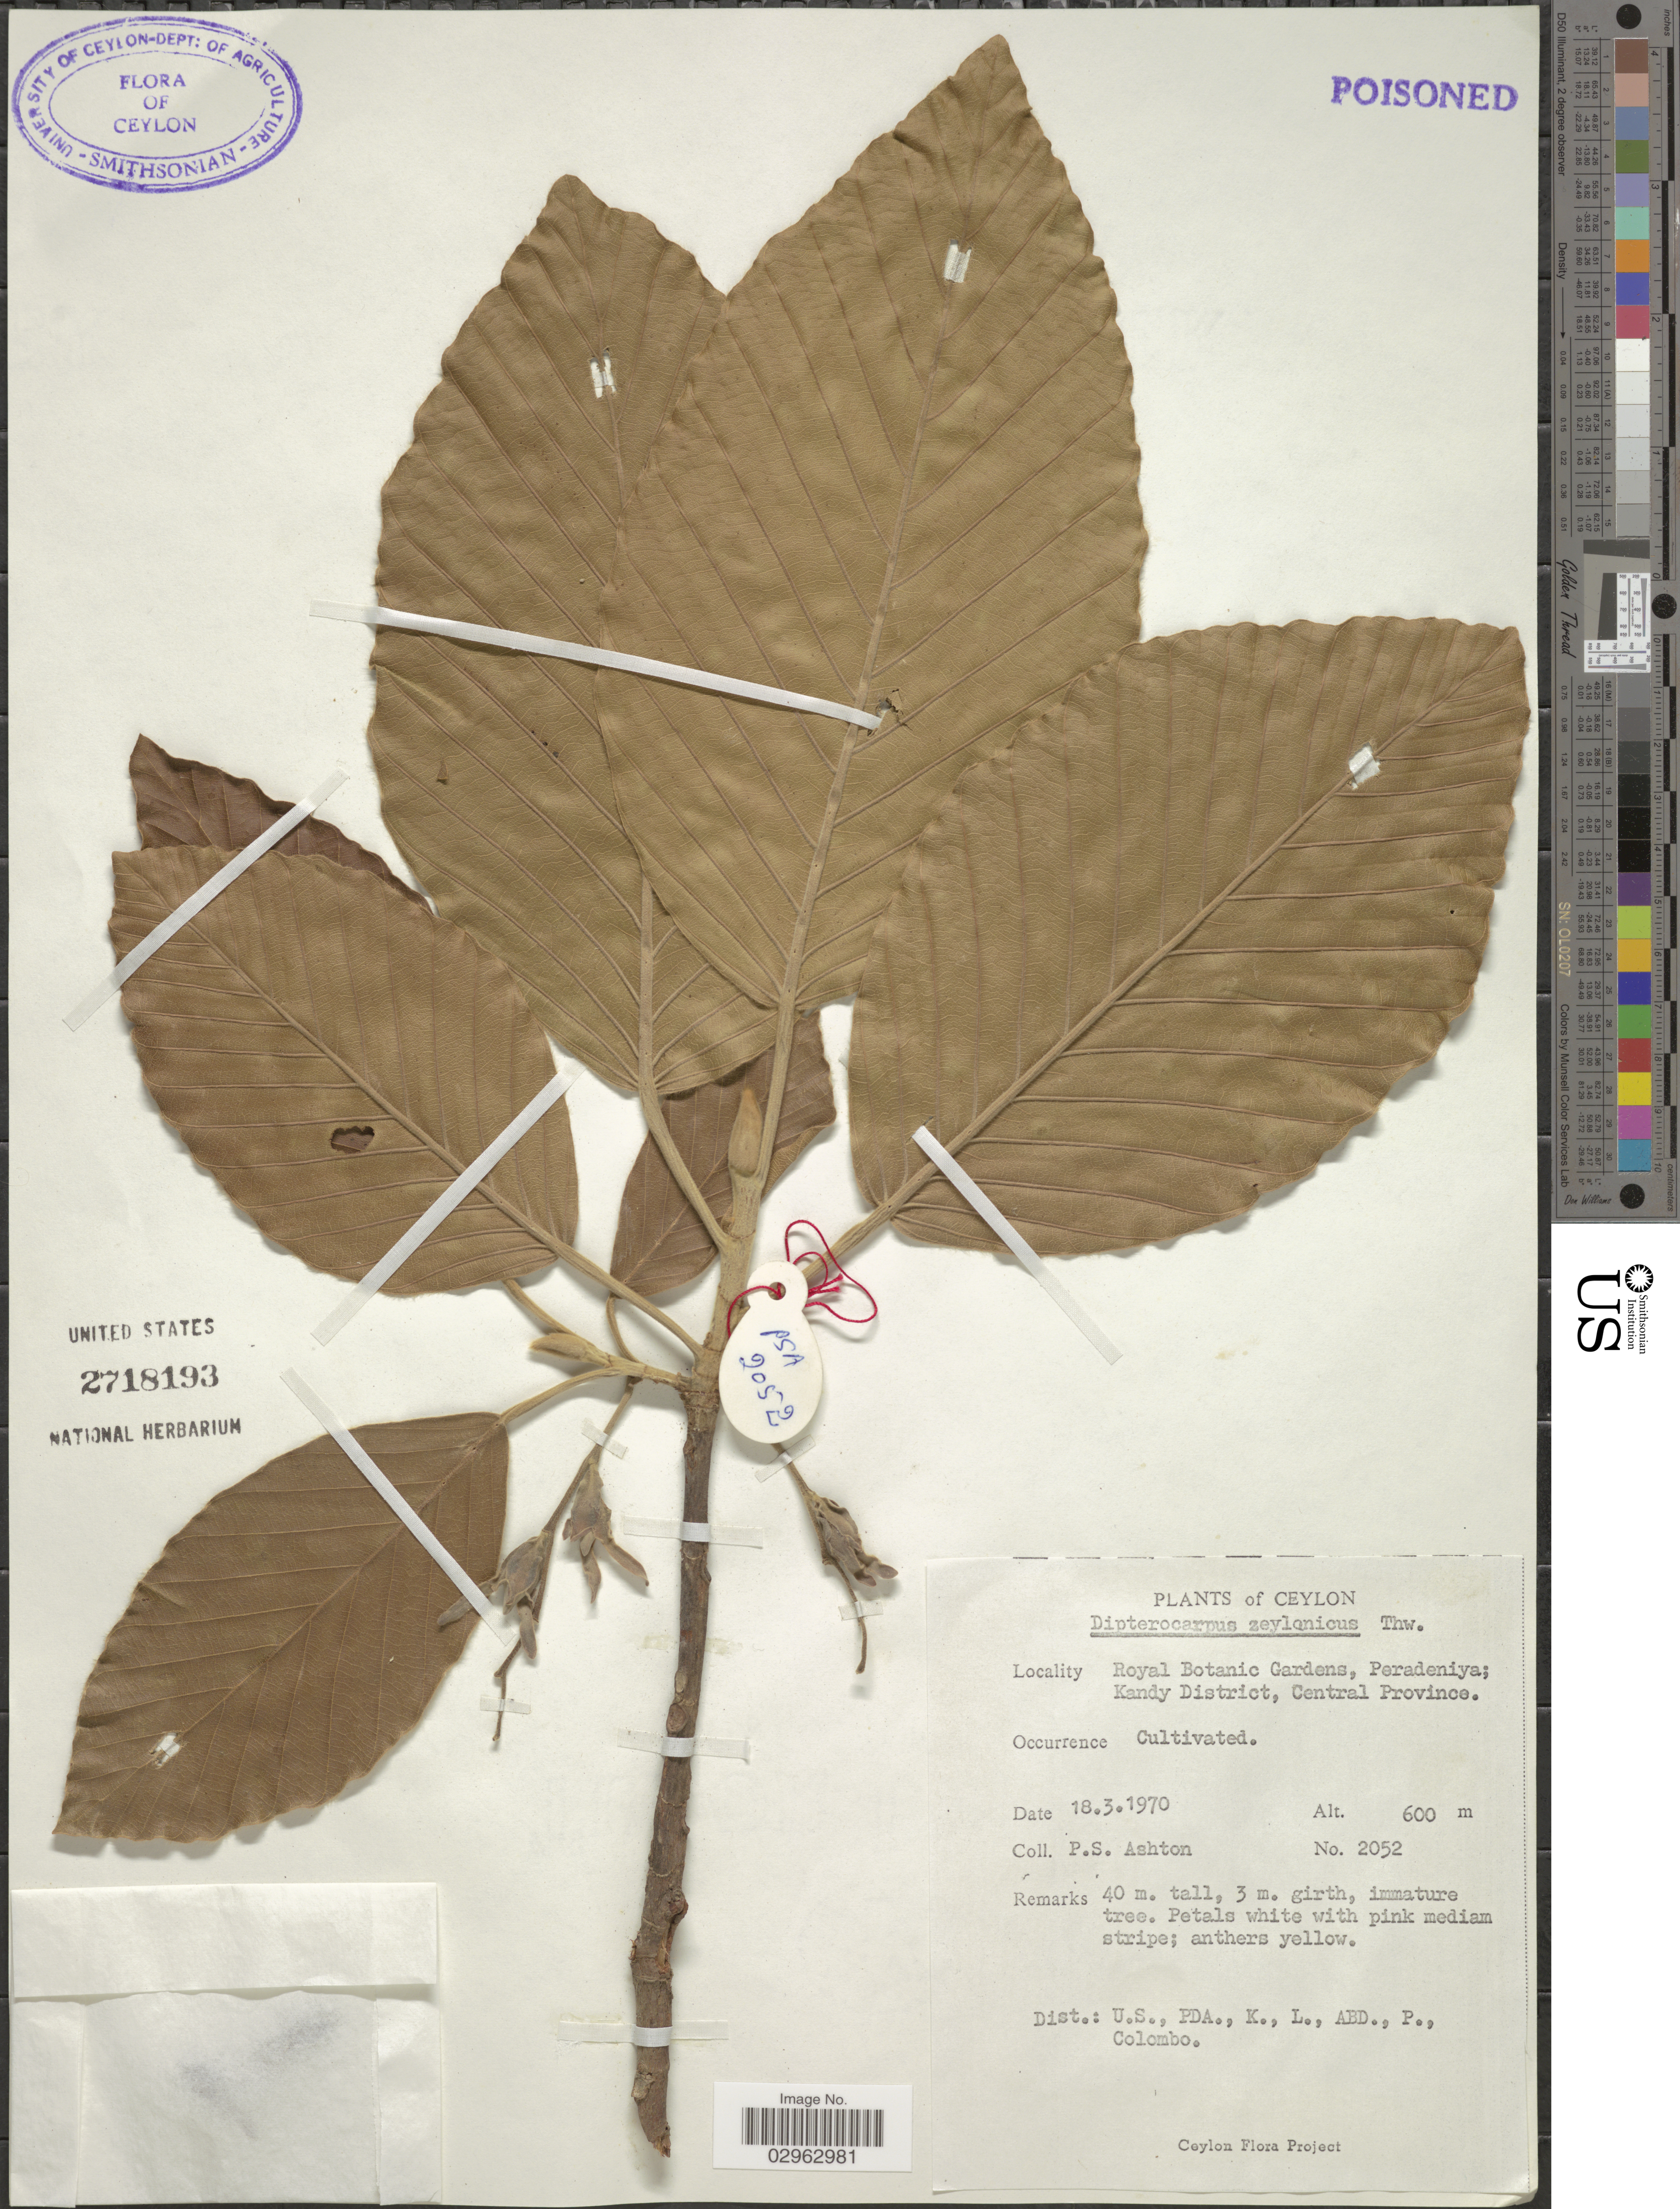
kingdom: Plantae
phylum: Tracheophyta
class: Magnoliopsida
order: Malvales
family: Dipterocarpaceae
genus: Dipterocarpus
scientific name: Dipterocarpus zeylanicus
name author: Thwaites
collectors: P. S. Ashton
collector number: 2052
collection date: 1970-03-18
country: Sri Lanka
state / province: Central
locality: Ceylon. Royal Botanic Gardens, Peradeniya; Kandy District, Central Province.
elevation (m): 600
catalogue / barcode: US 2718193